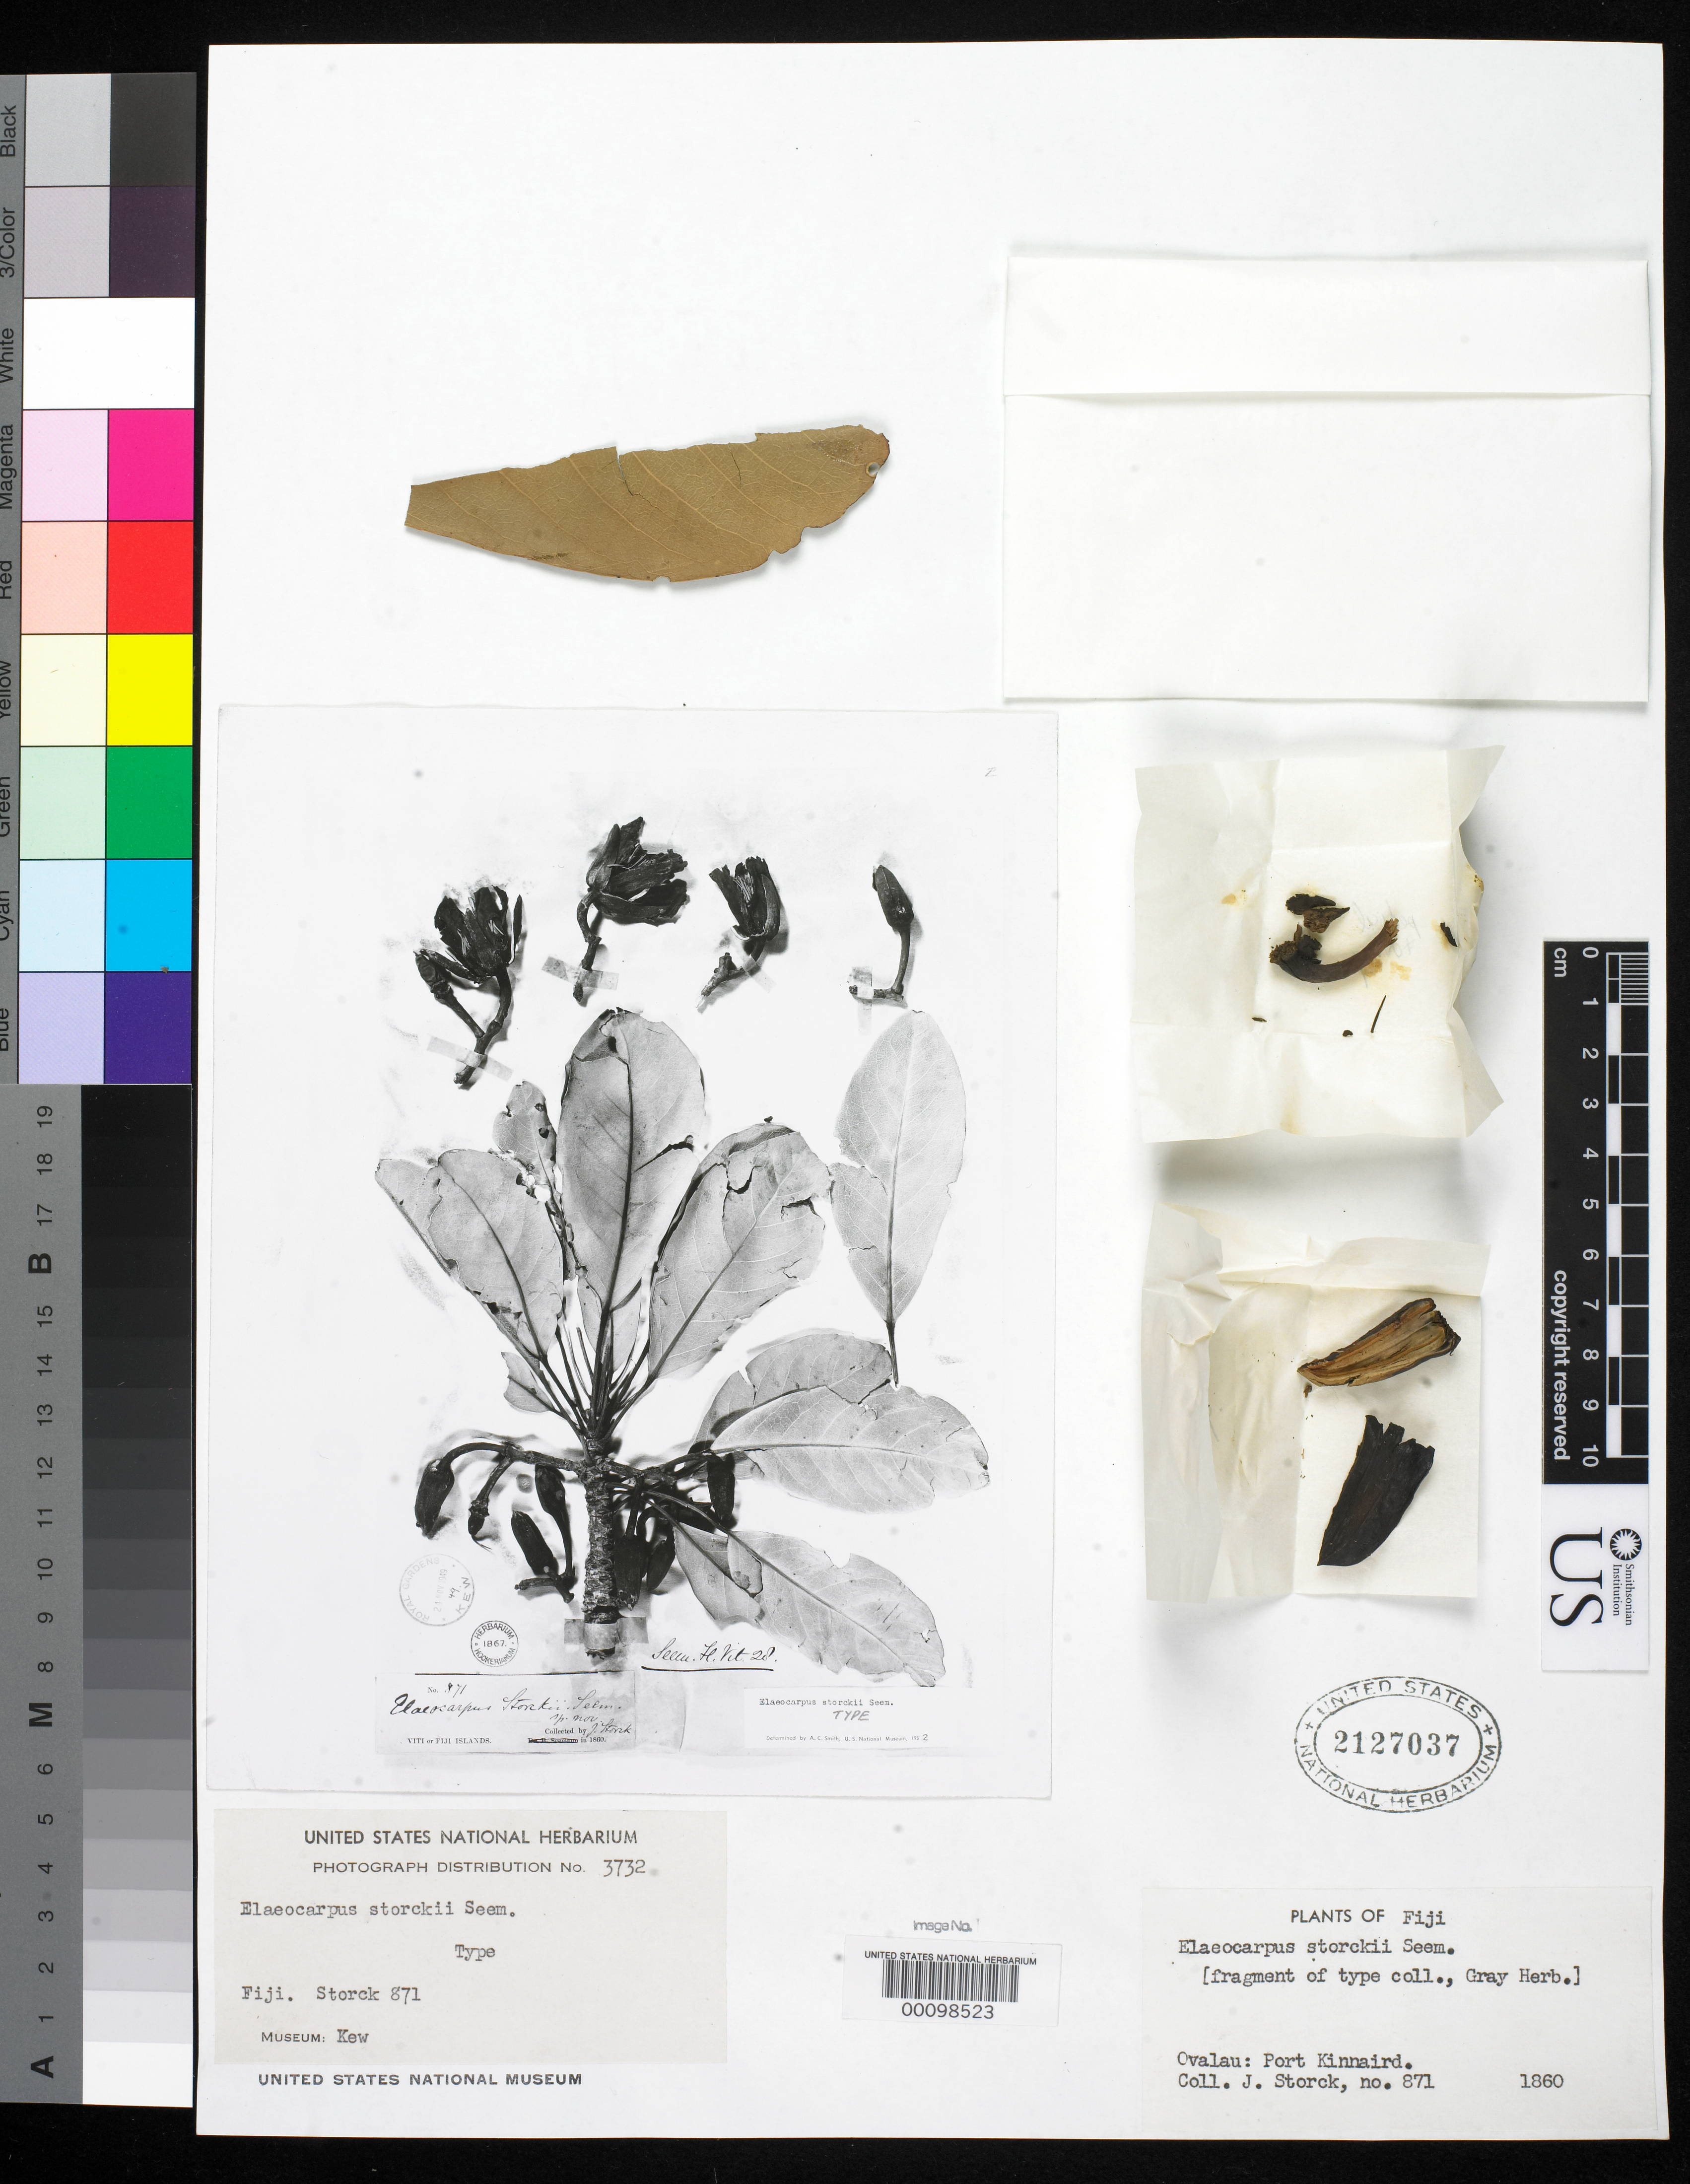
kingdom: Plantae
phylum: Tracheophyta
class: Magnoliopsida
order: Oxalidales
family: Elaeocarpaceae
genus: Elaeocarpus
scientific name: Elaeocarpus storckii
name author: Seem.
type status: Type Material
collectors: J. Storck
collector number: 871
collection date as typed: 1860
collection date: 1860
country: Fiji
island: Ovalau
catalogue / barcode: US 2127037